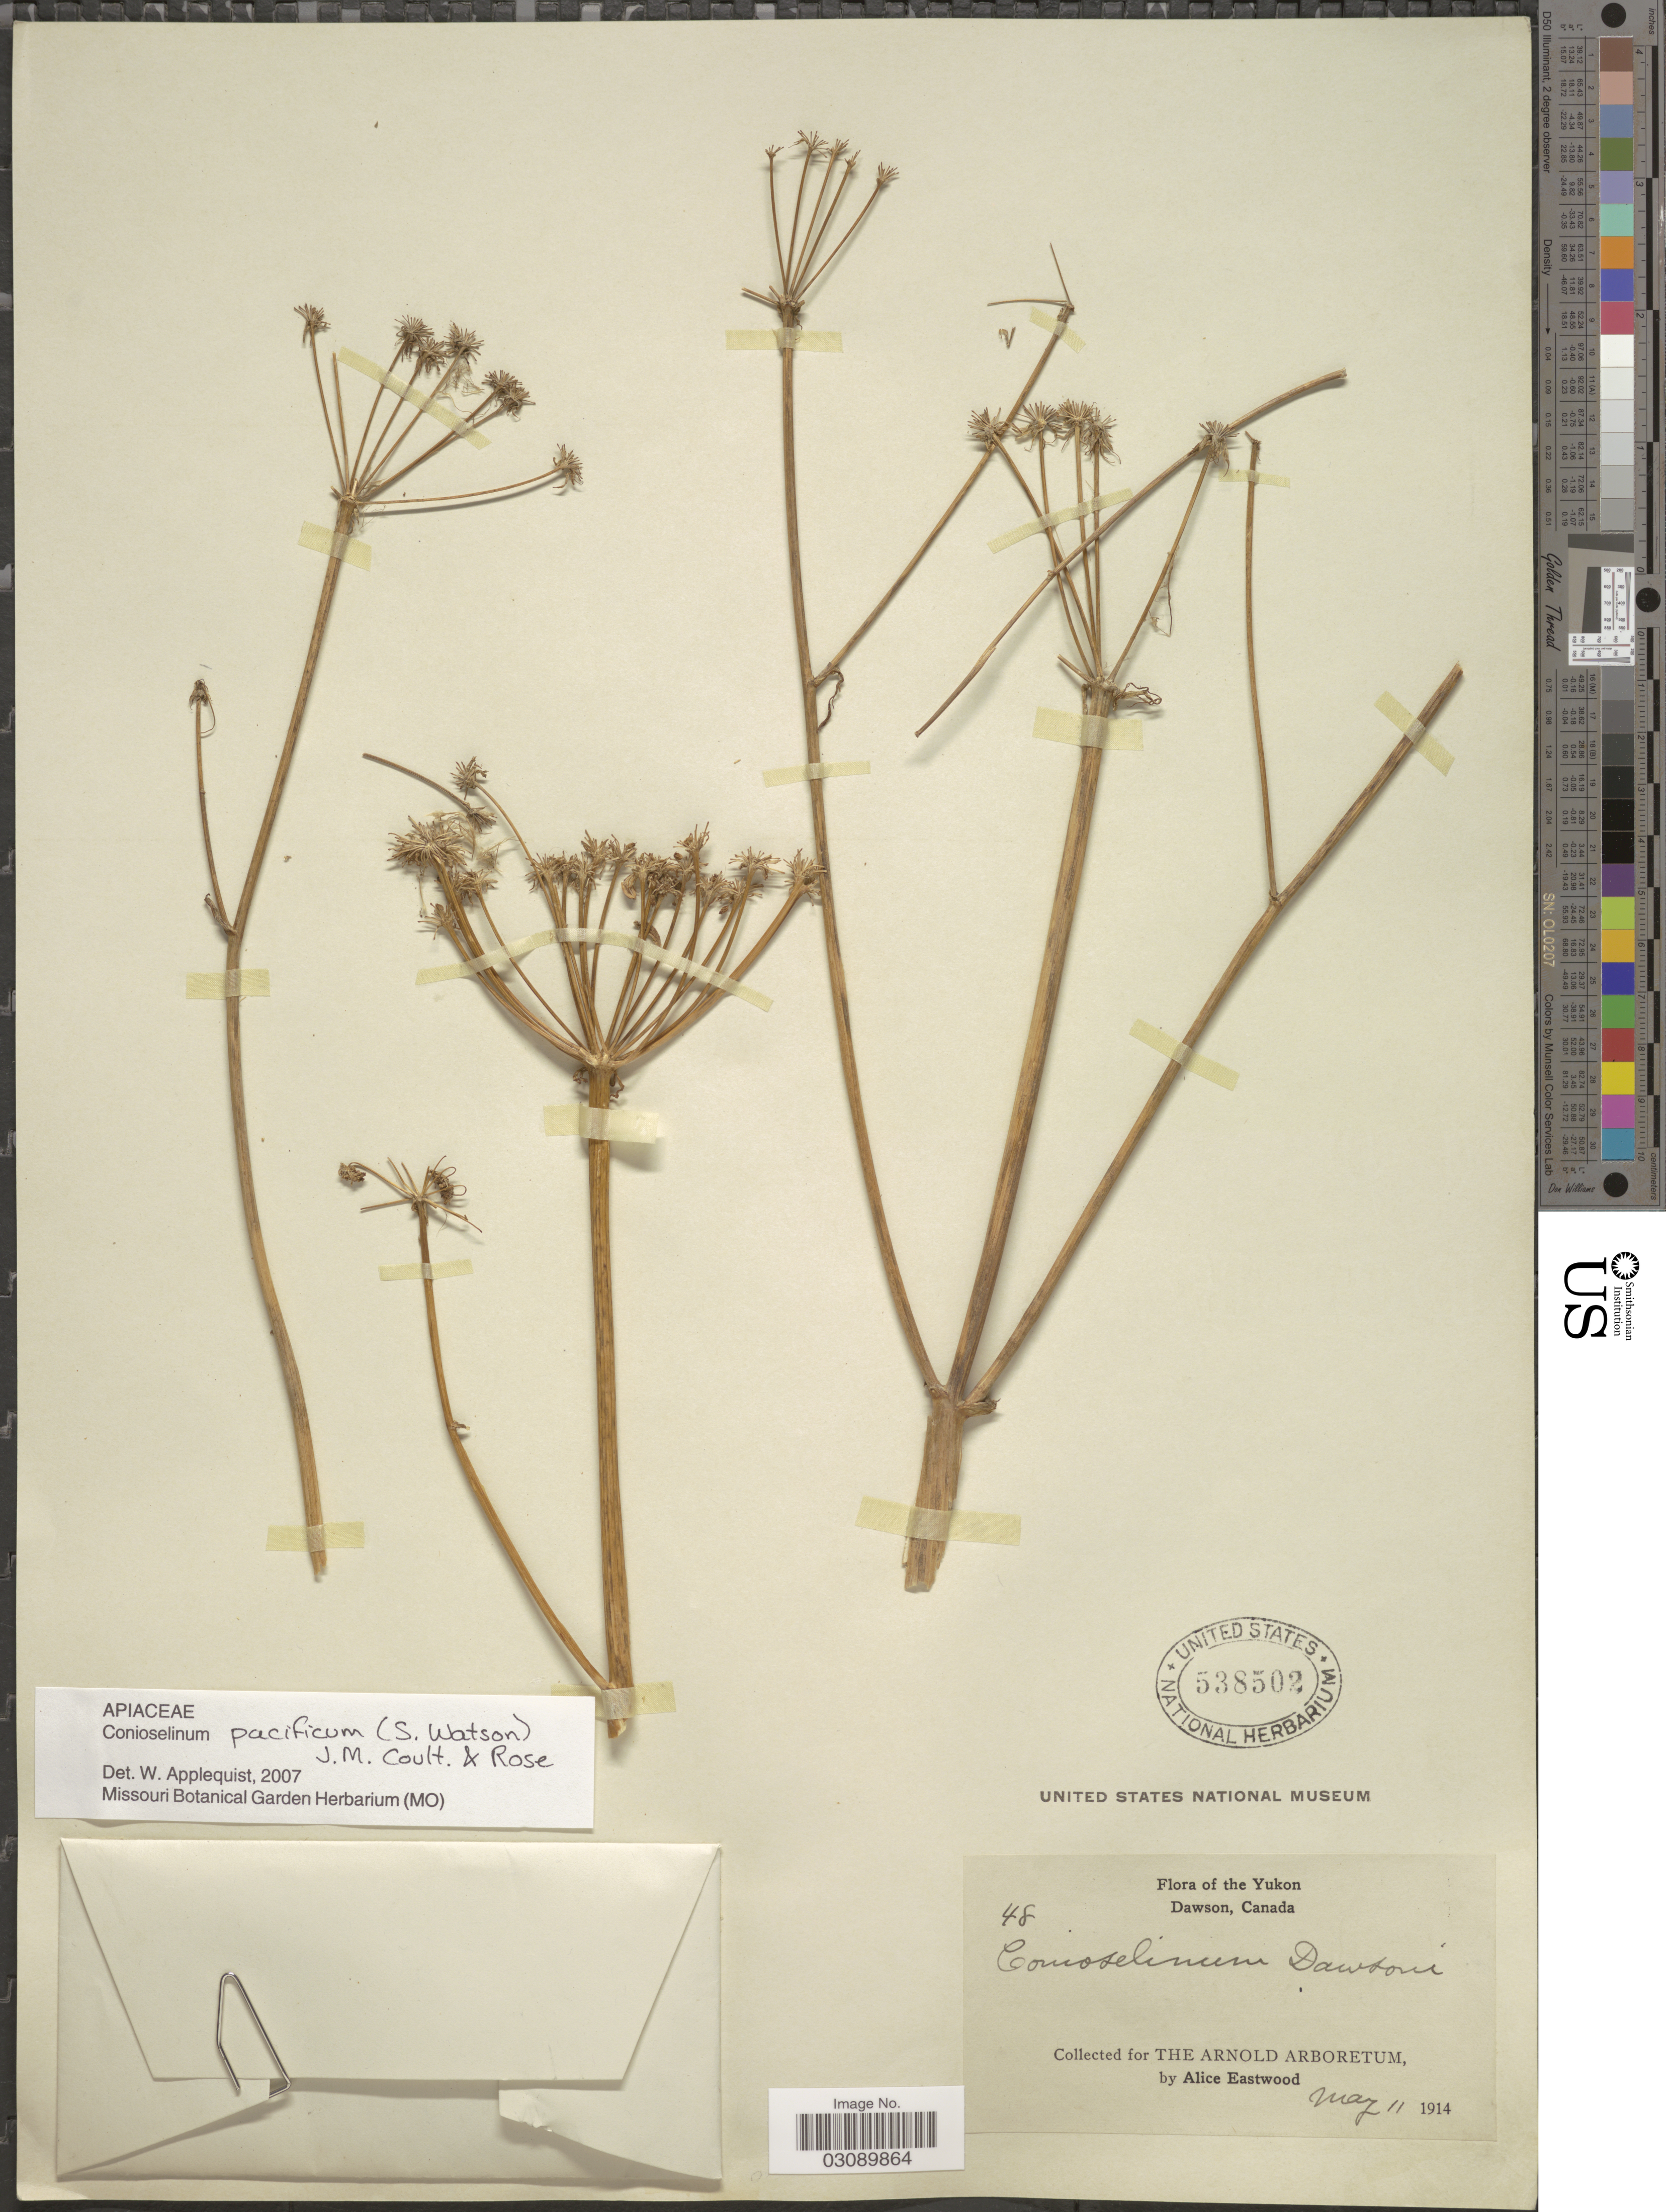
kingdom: Plantae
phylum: Tracheophyta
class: Magnoliopsida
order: Apiales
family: Apiaceae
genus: Conioselinum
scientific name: Conioselinum pacificum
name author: (S. Watson) J.M. Coult. & Rose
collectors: A. Eastwood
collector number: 48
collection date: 1914-05-11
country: Canada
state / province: Yukon Territory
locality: Yukon. Dawson.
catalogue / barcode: US 538502